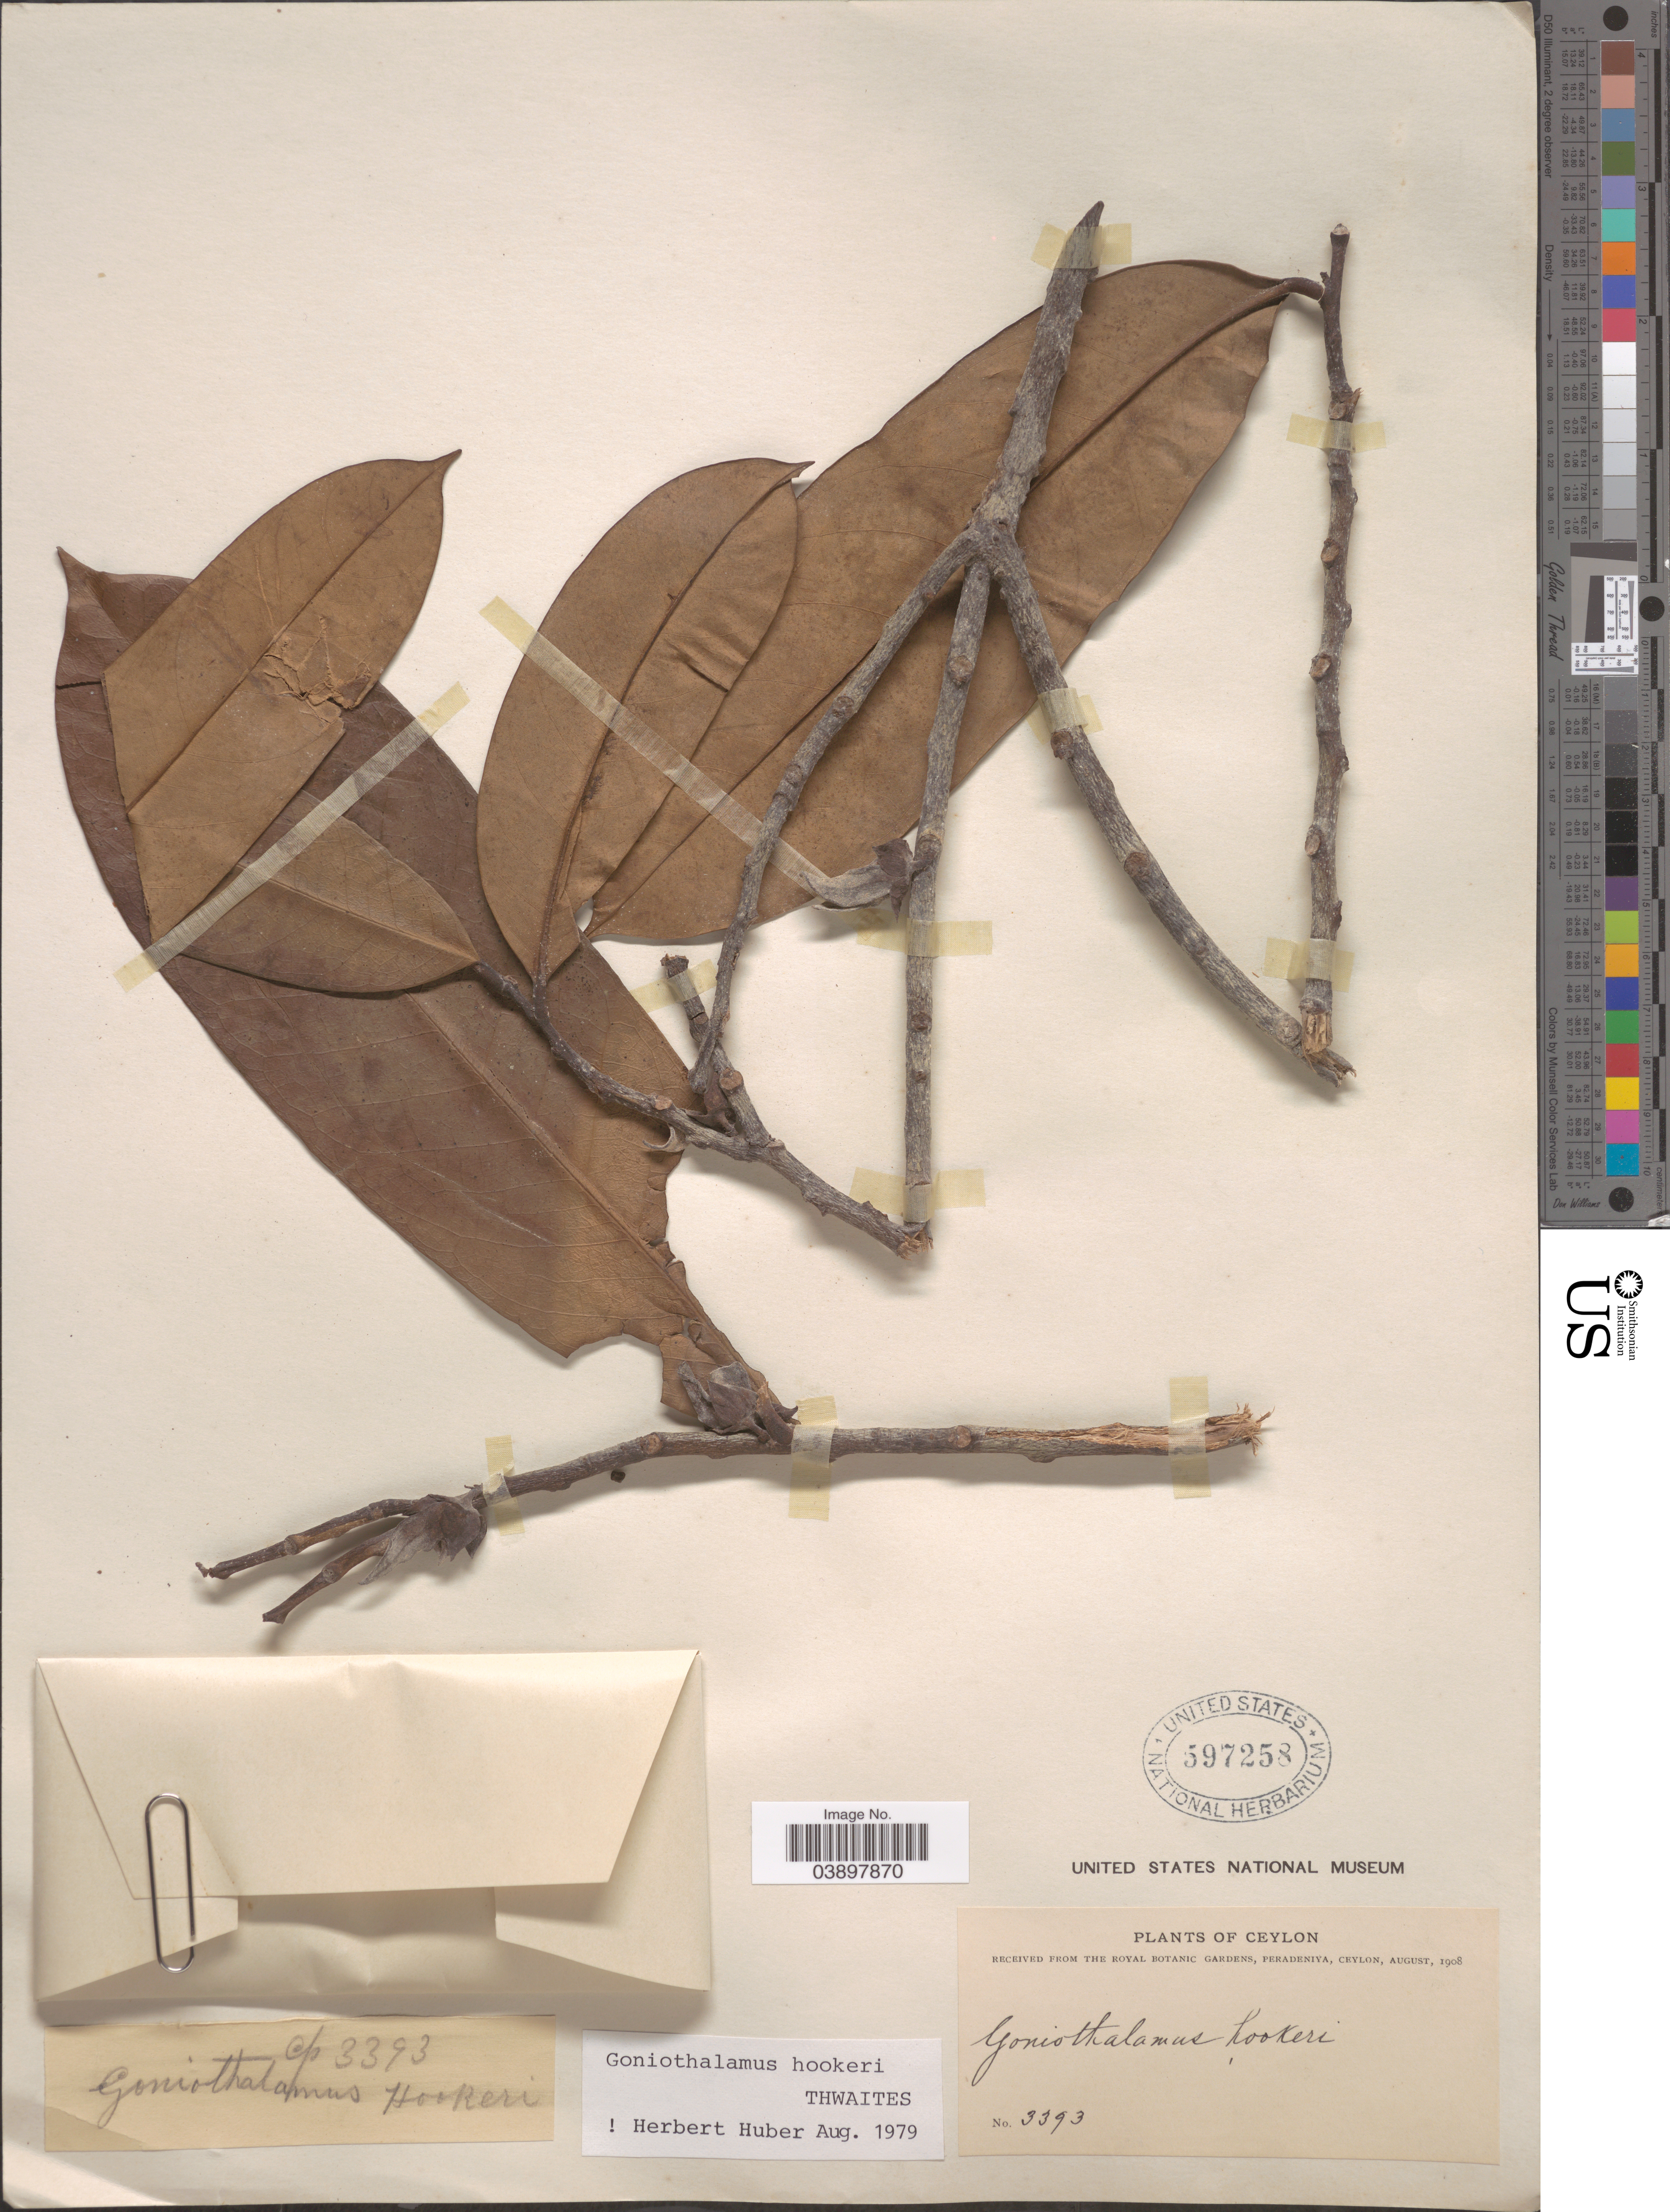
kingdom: Plantae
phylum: Tracheophyta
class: Magnoliopsida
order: Magnoliales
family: Annonaceae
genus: Goniothalamus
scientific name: Goniothalamus hookeri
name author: Thwaites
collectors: ex herb. Royal Botanic Gardens, Peradeniya, Ceylon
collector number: CP3393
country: Sri Lanka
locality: Ceylon.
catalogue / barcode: US 597258